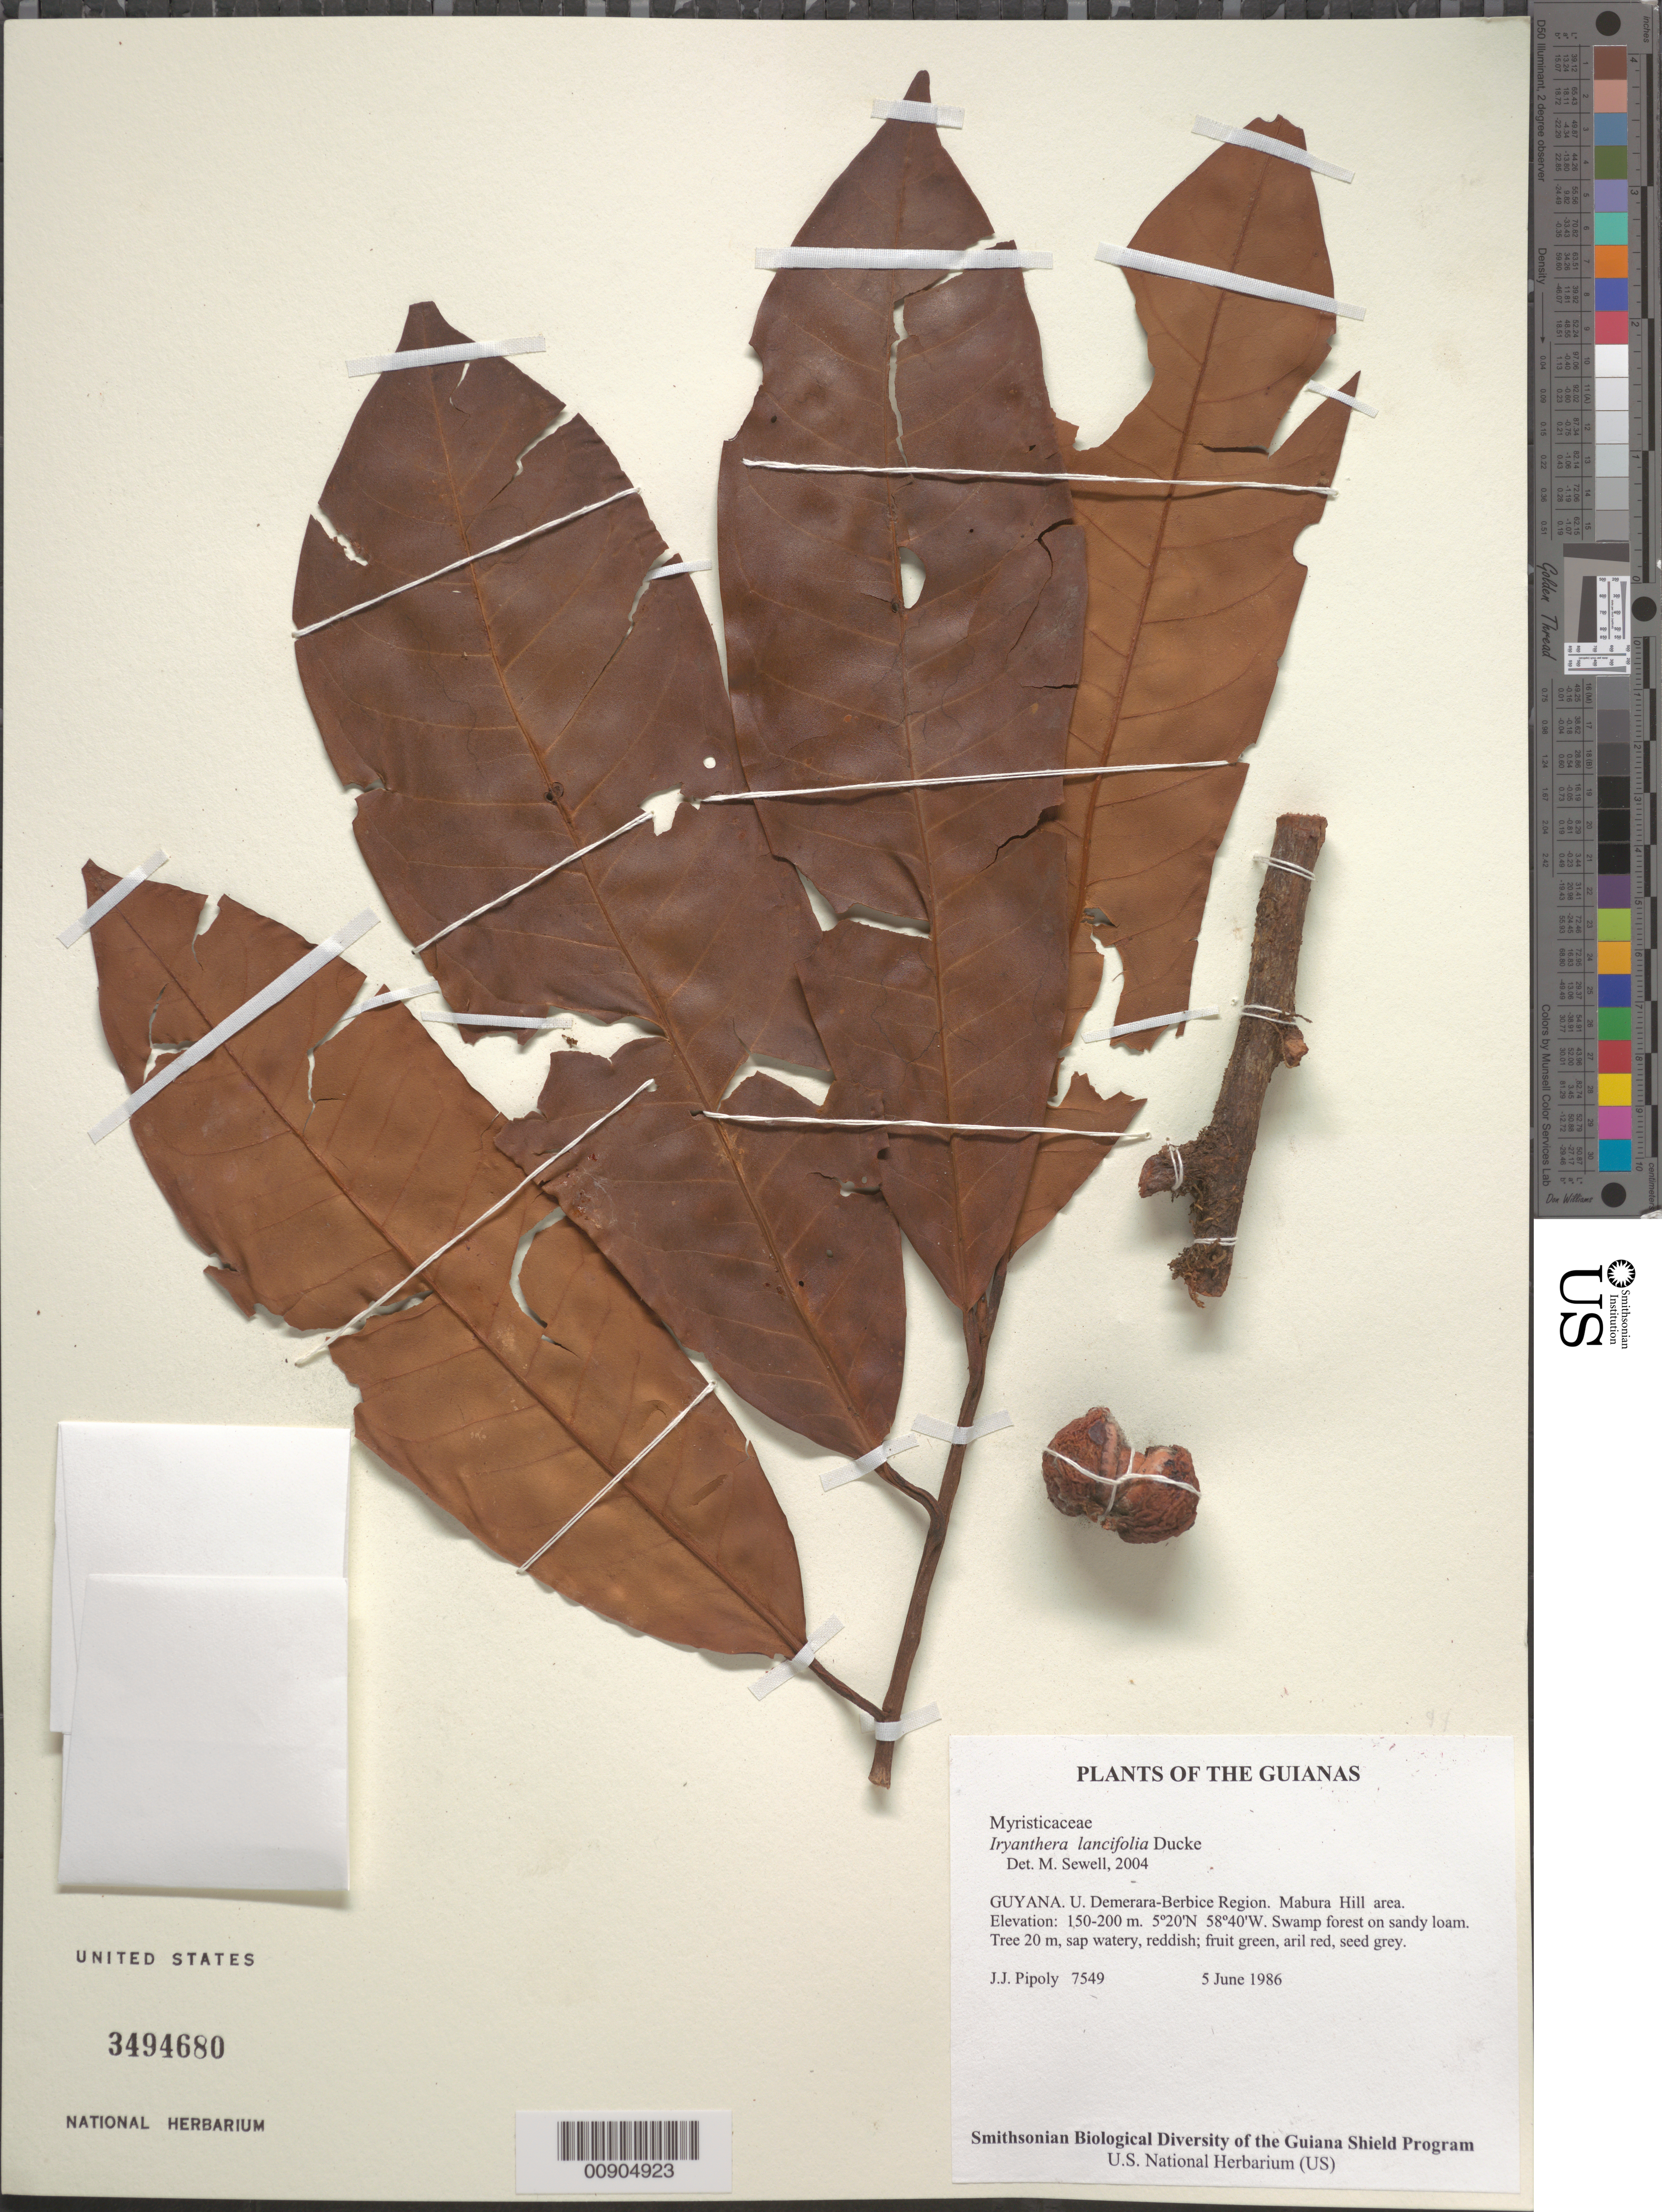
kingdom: Plantae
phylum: Tracheophyta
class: Magnoliopsida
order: Magnoliales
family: Myristicaceae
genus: Iryanthera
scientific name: Iryanthera lancifolia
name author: Ducke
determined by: Sewell, M.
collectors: J. J. Pipoly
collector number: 7549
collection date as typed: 5 June 1986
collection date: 1986-06-05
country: Guyana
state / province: U. Demerara-Berbice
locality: Mabura Hill area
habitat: Swamp forest on sandy loam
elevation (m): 150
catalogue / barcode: US 3494680